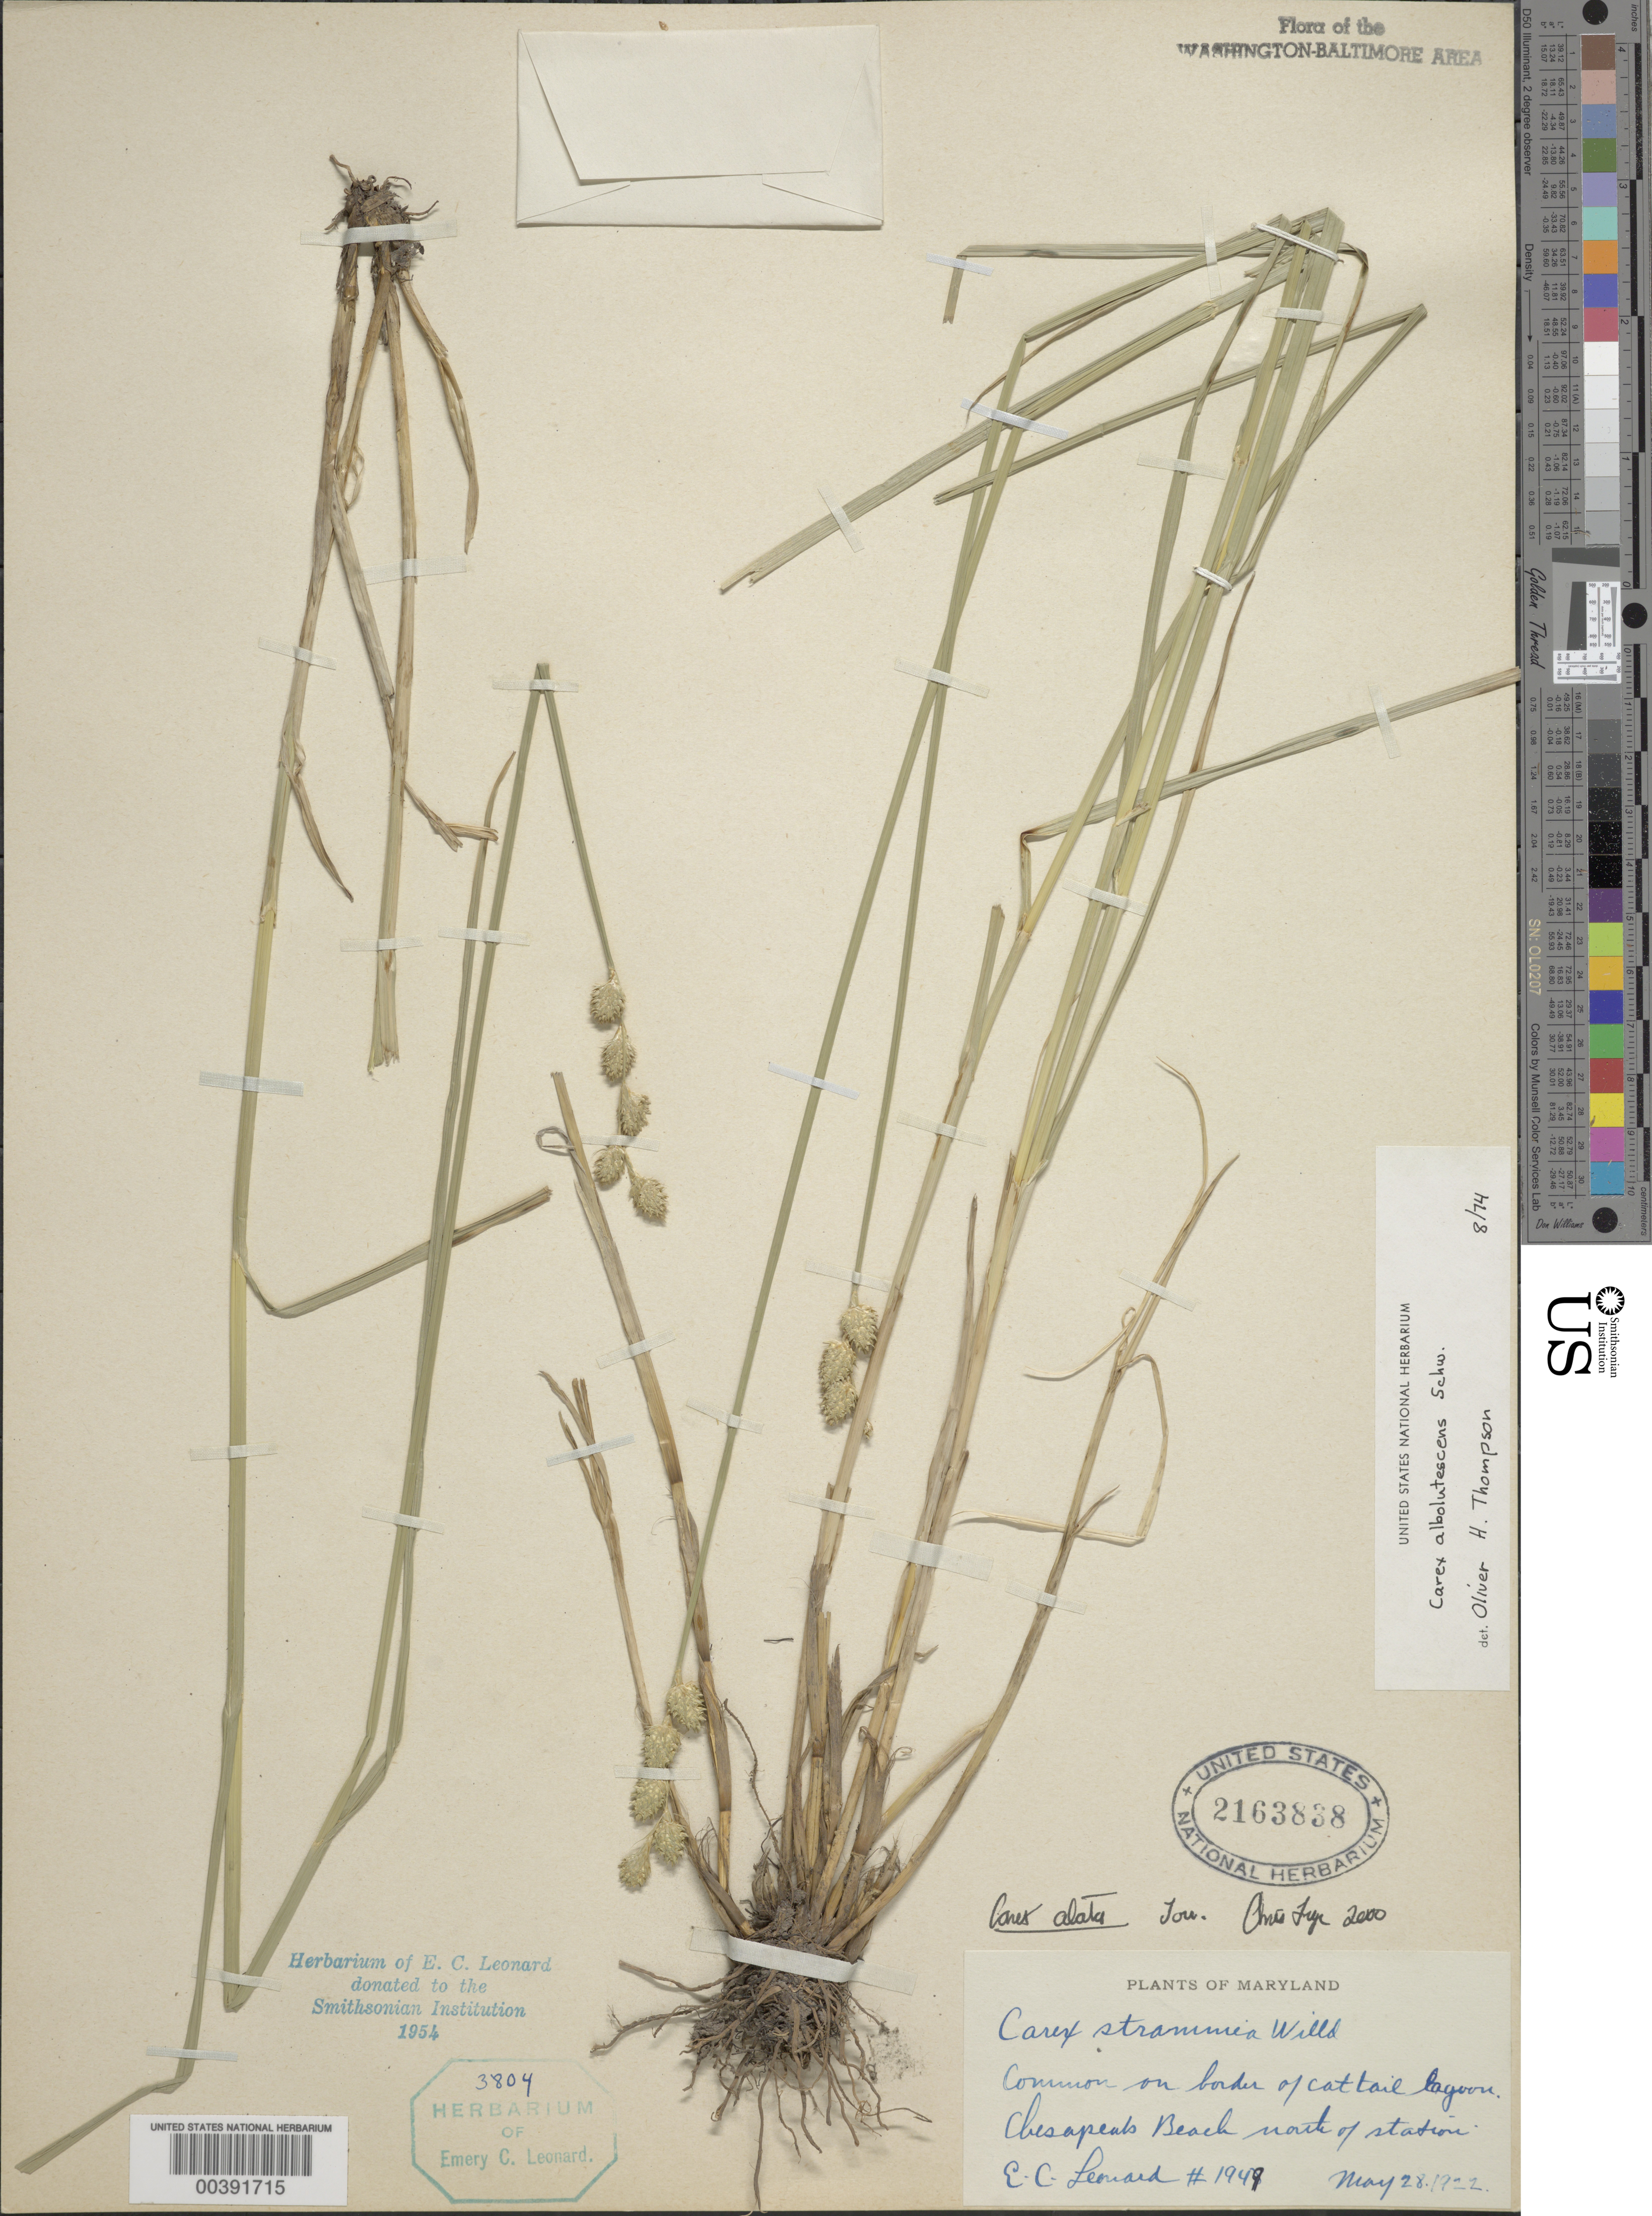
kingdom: Plantae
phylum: Tracheophyta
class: Liliopsida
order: Poales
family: Cyperaceae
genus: Carex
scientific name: Carex albolutescens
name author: Schwein.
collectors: E. C. Leonard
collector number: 1949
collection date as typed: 28 May 1922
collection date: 1922-05-28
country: United States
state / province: Maryland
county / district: Calvert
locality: Chesapeake Beach, north of Station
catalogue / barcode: US 2163838